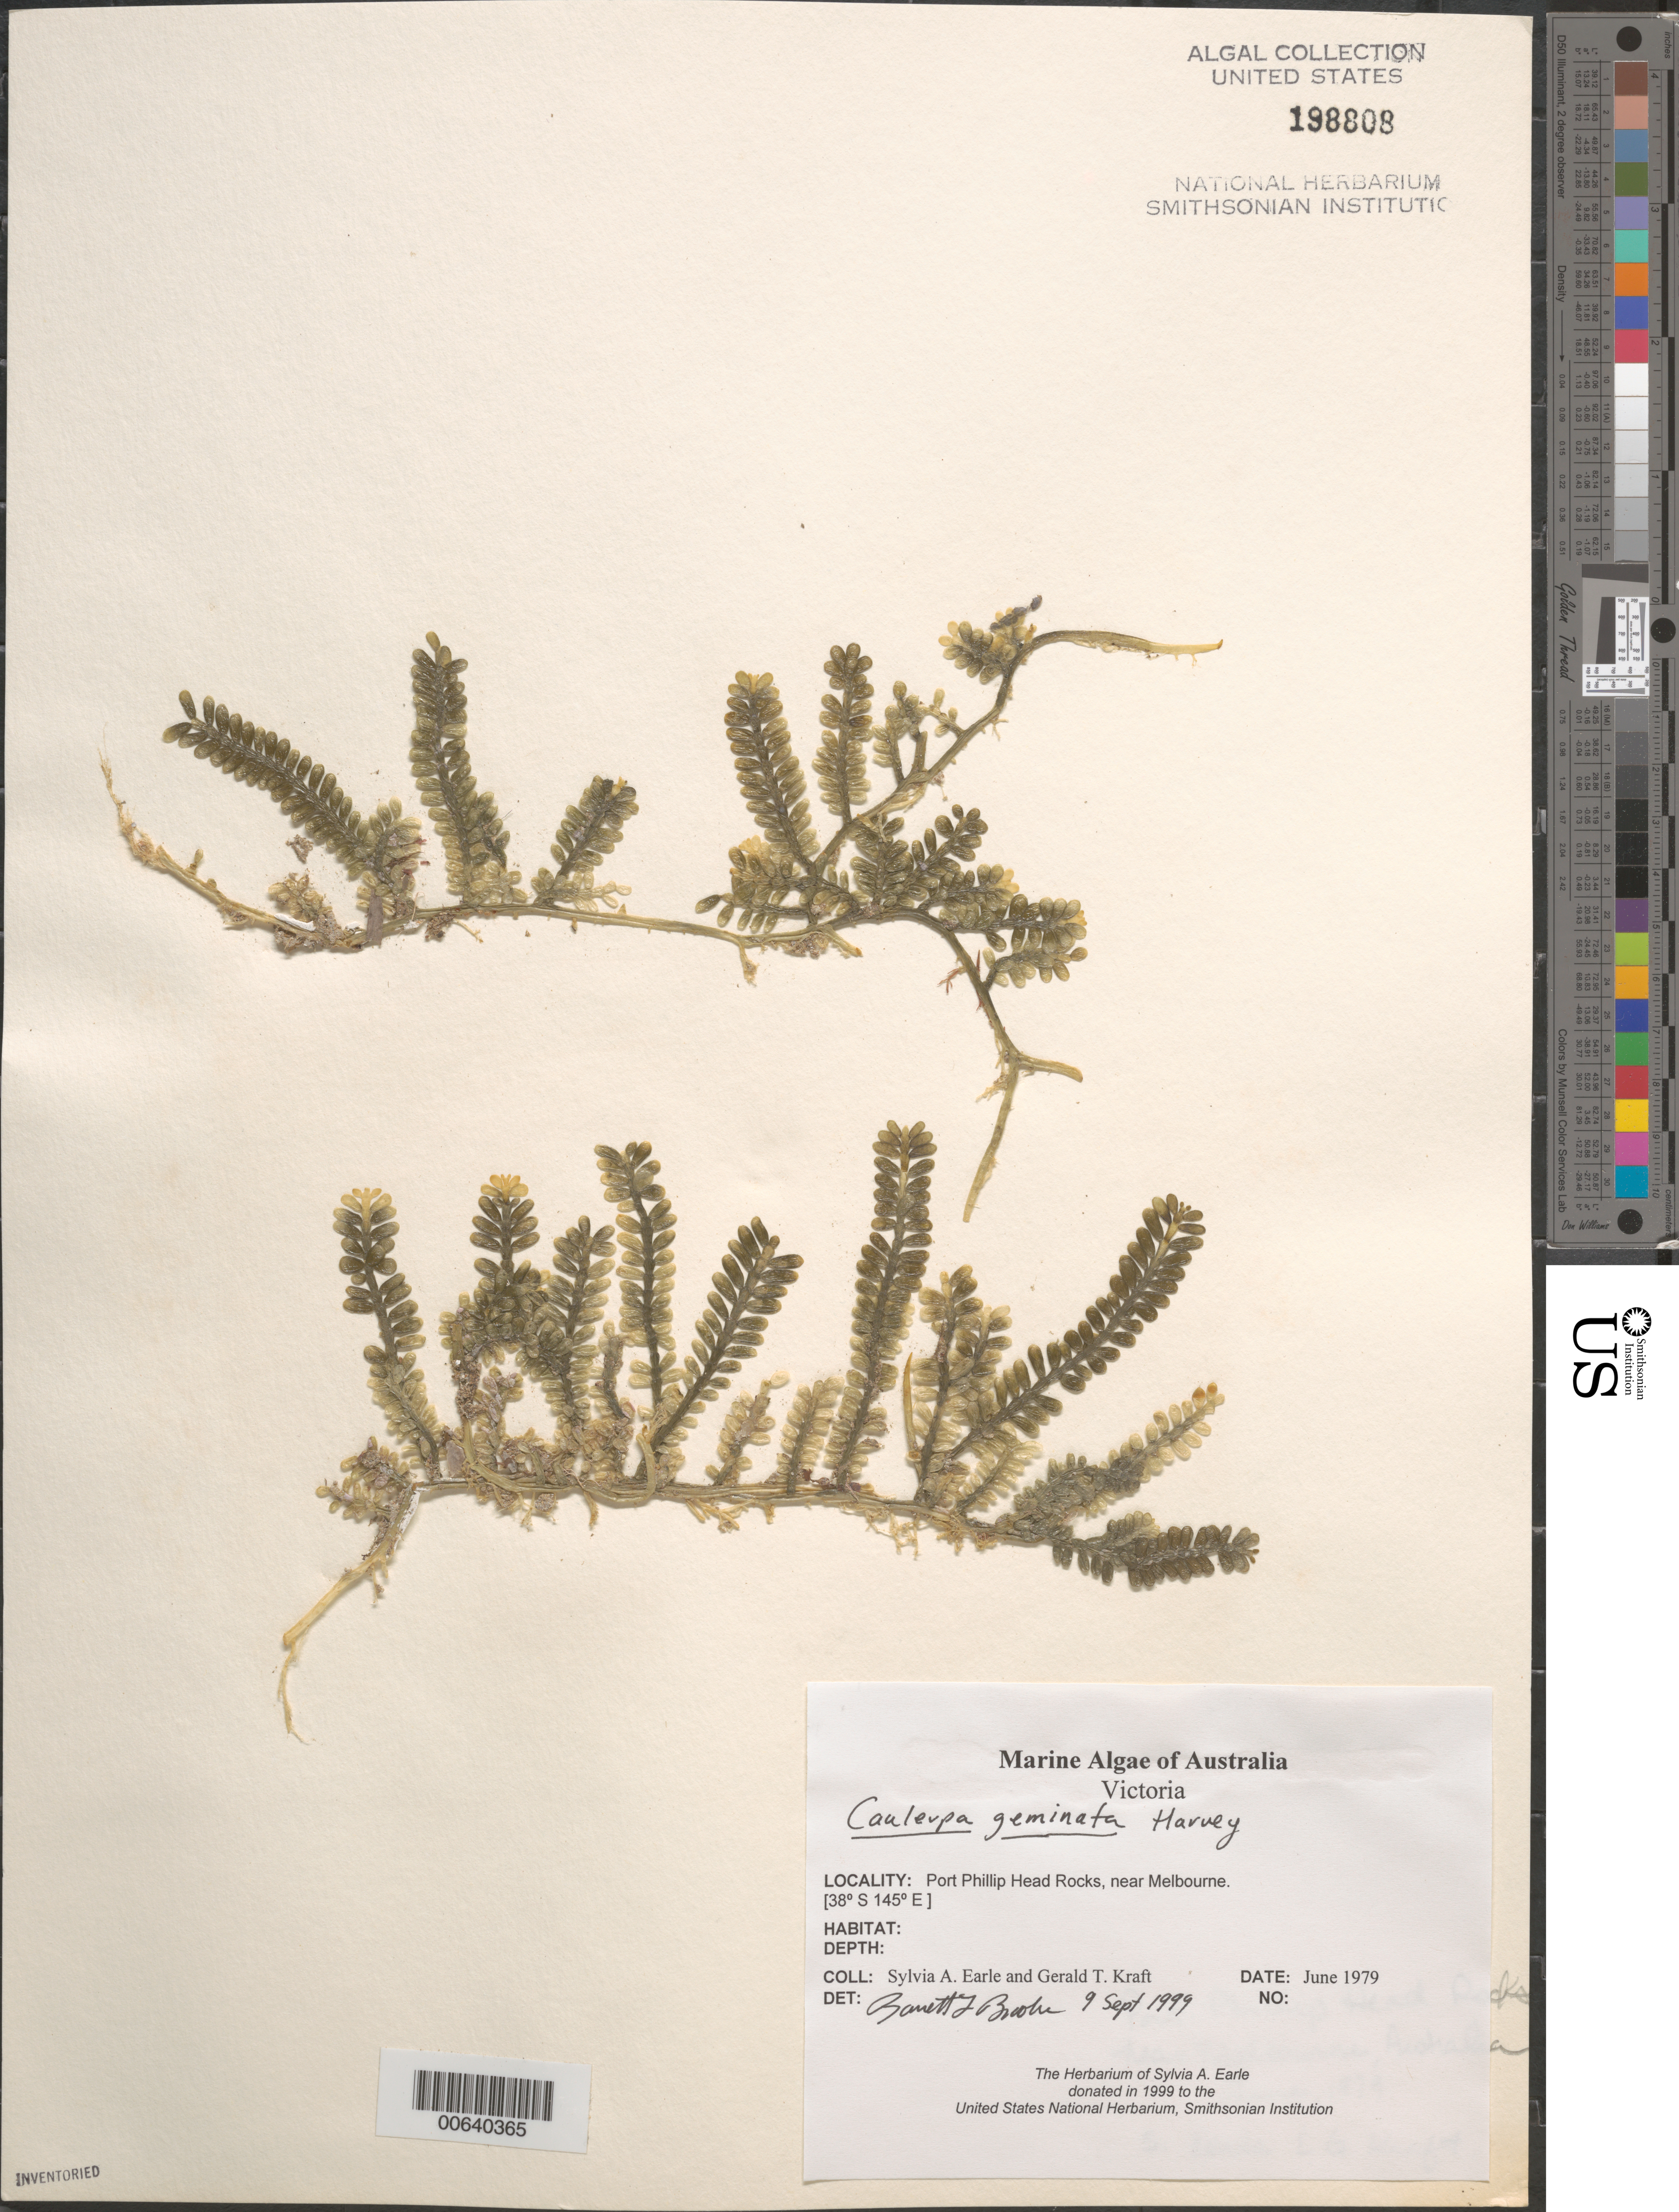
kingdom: Plantae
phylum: Chlorophyta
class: Ulvophyceae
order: Bryopsidales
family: Caulerpaceae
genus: Caulerpa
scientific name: Caulerpa geminata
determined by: Brooks, B. L., (BOT), Smithsonian Institution - National Museum of Natural History (UNITED STATES)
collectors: S. A. Earle & G. T. Kraft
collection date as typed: Jun 1979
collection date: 1979-06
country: Australia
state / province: Victoria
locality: Port Phillip Head Rocks, near Melbourne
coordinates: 38 S, 145 E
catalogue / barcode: US 198808